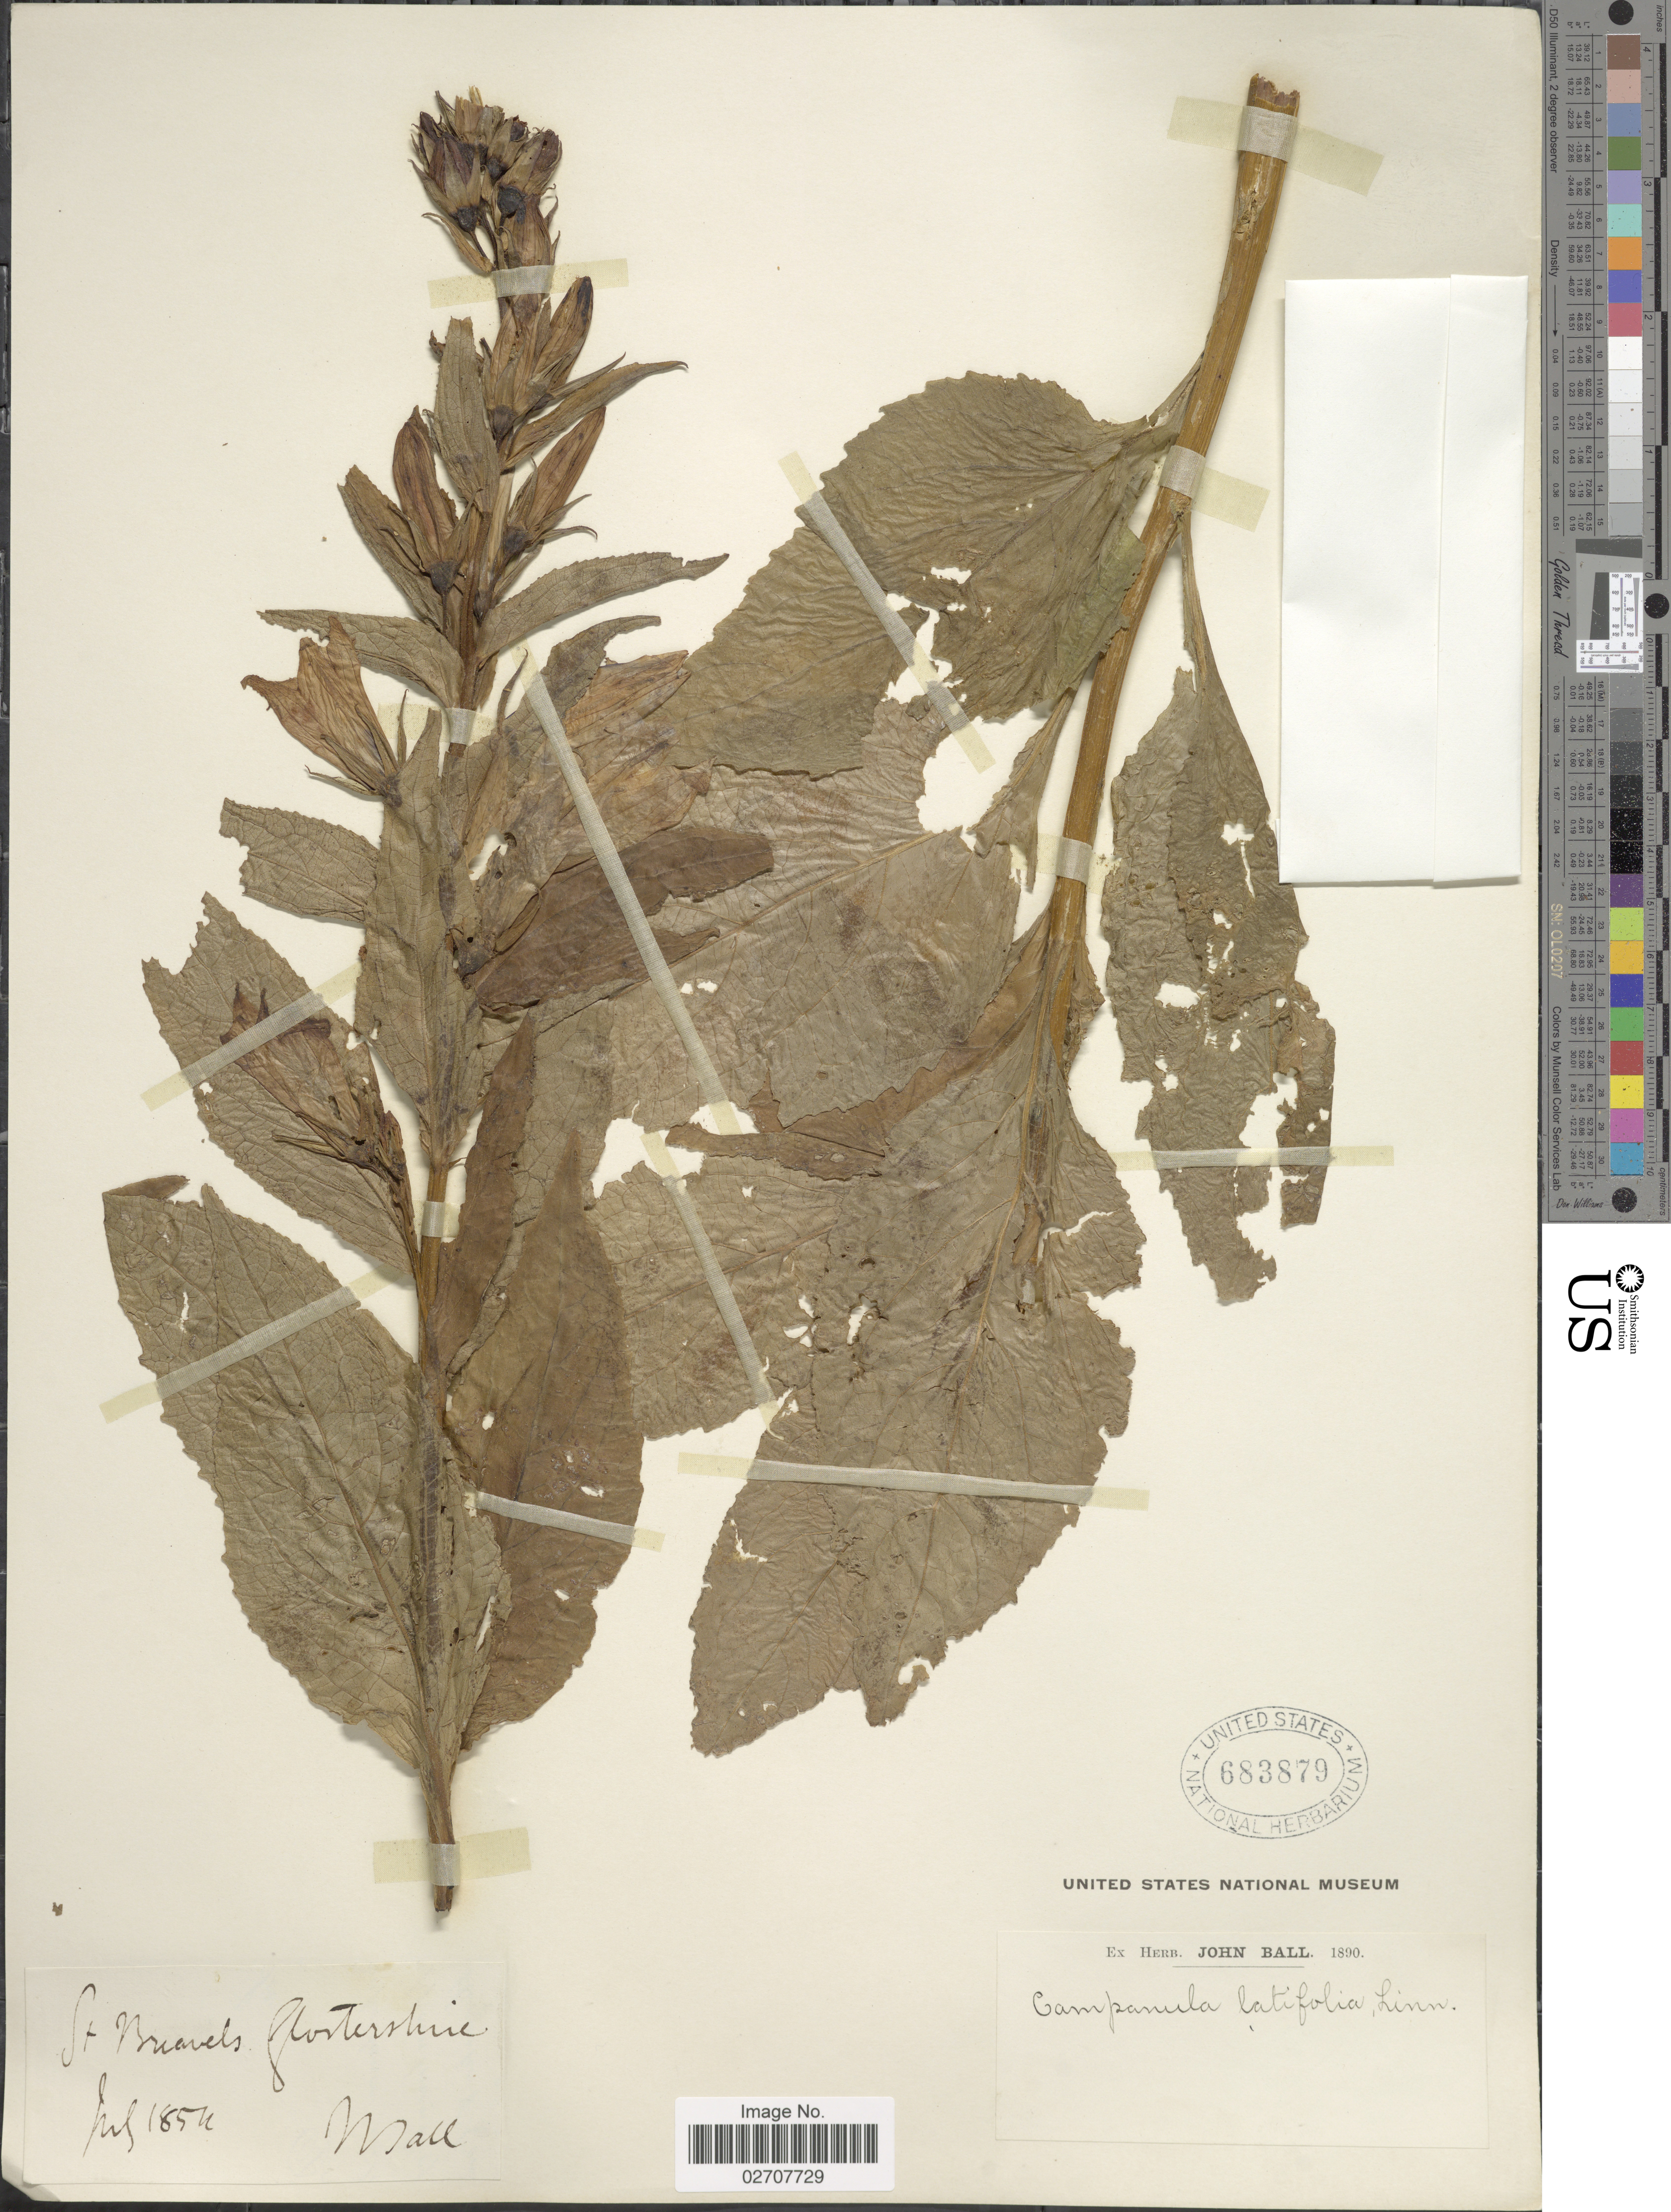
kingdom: Plantae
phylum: Tracheophyta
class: Magnoliopsida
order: Asterales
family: Campanulaceae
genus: Campanula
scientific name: Campanula latifolia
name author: L.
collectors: J. Ball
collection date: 1854-07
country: United Kingdom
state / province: England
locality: St. Bravels, Gloucestershire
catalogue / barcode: US 683879